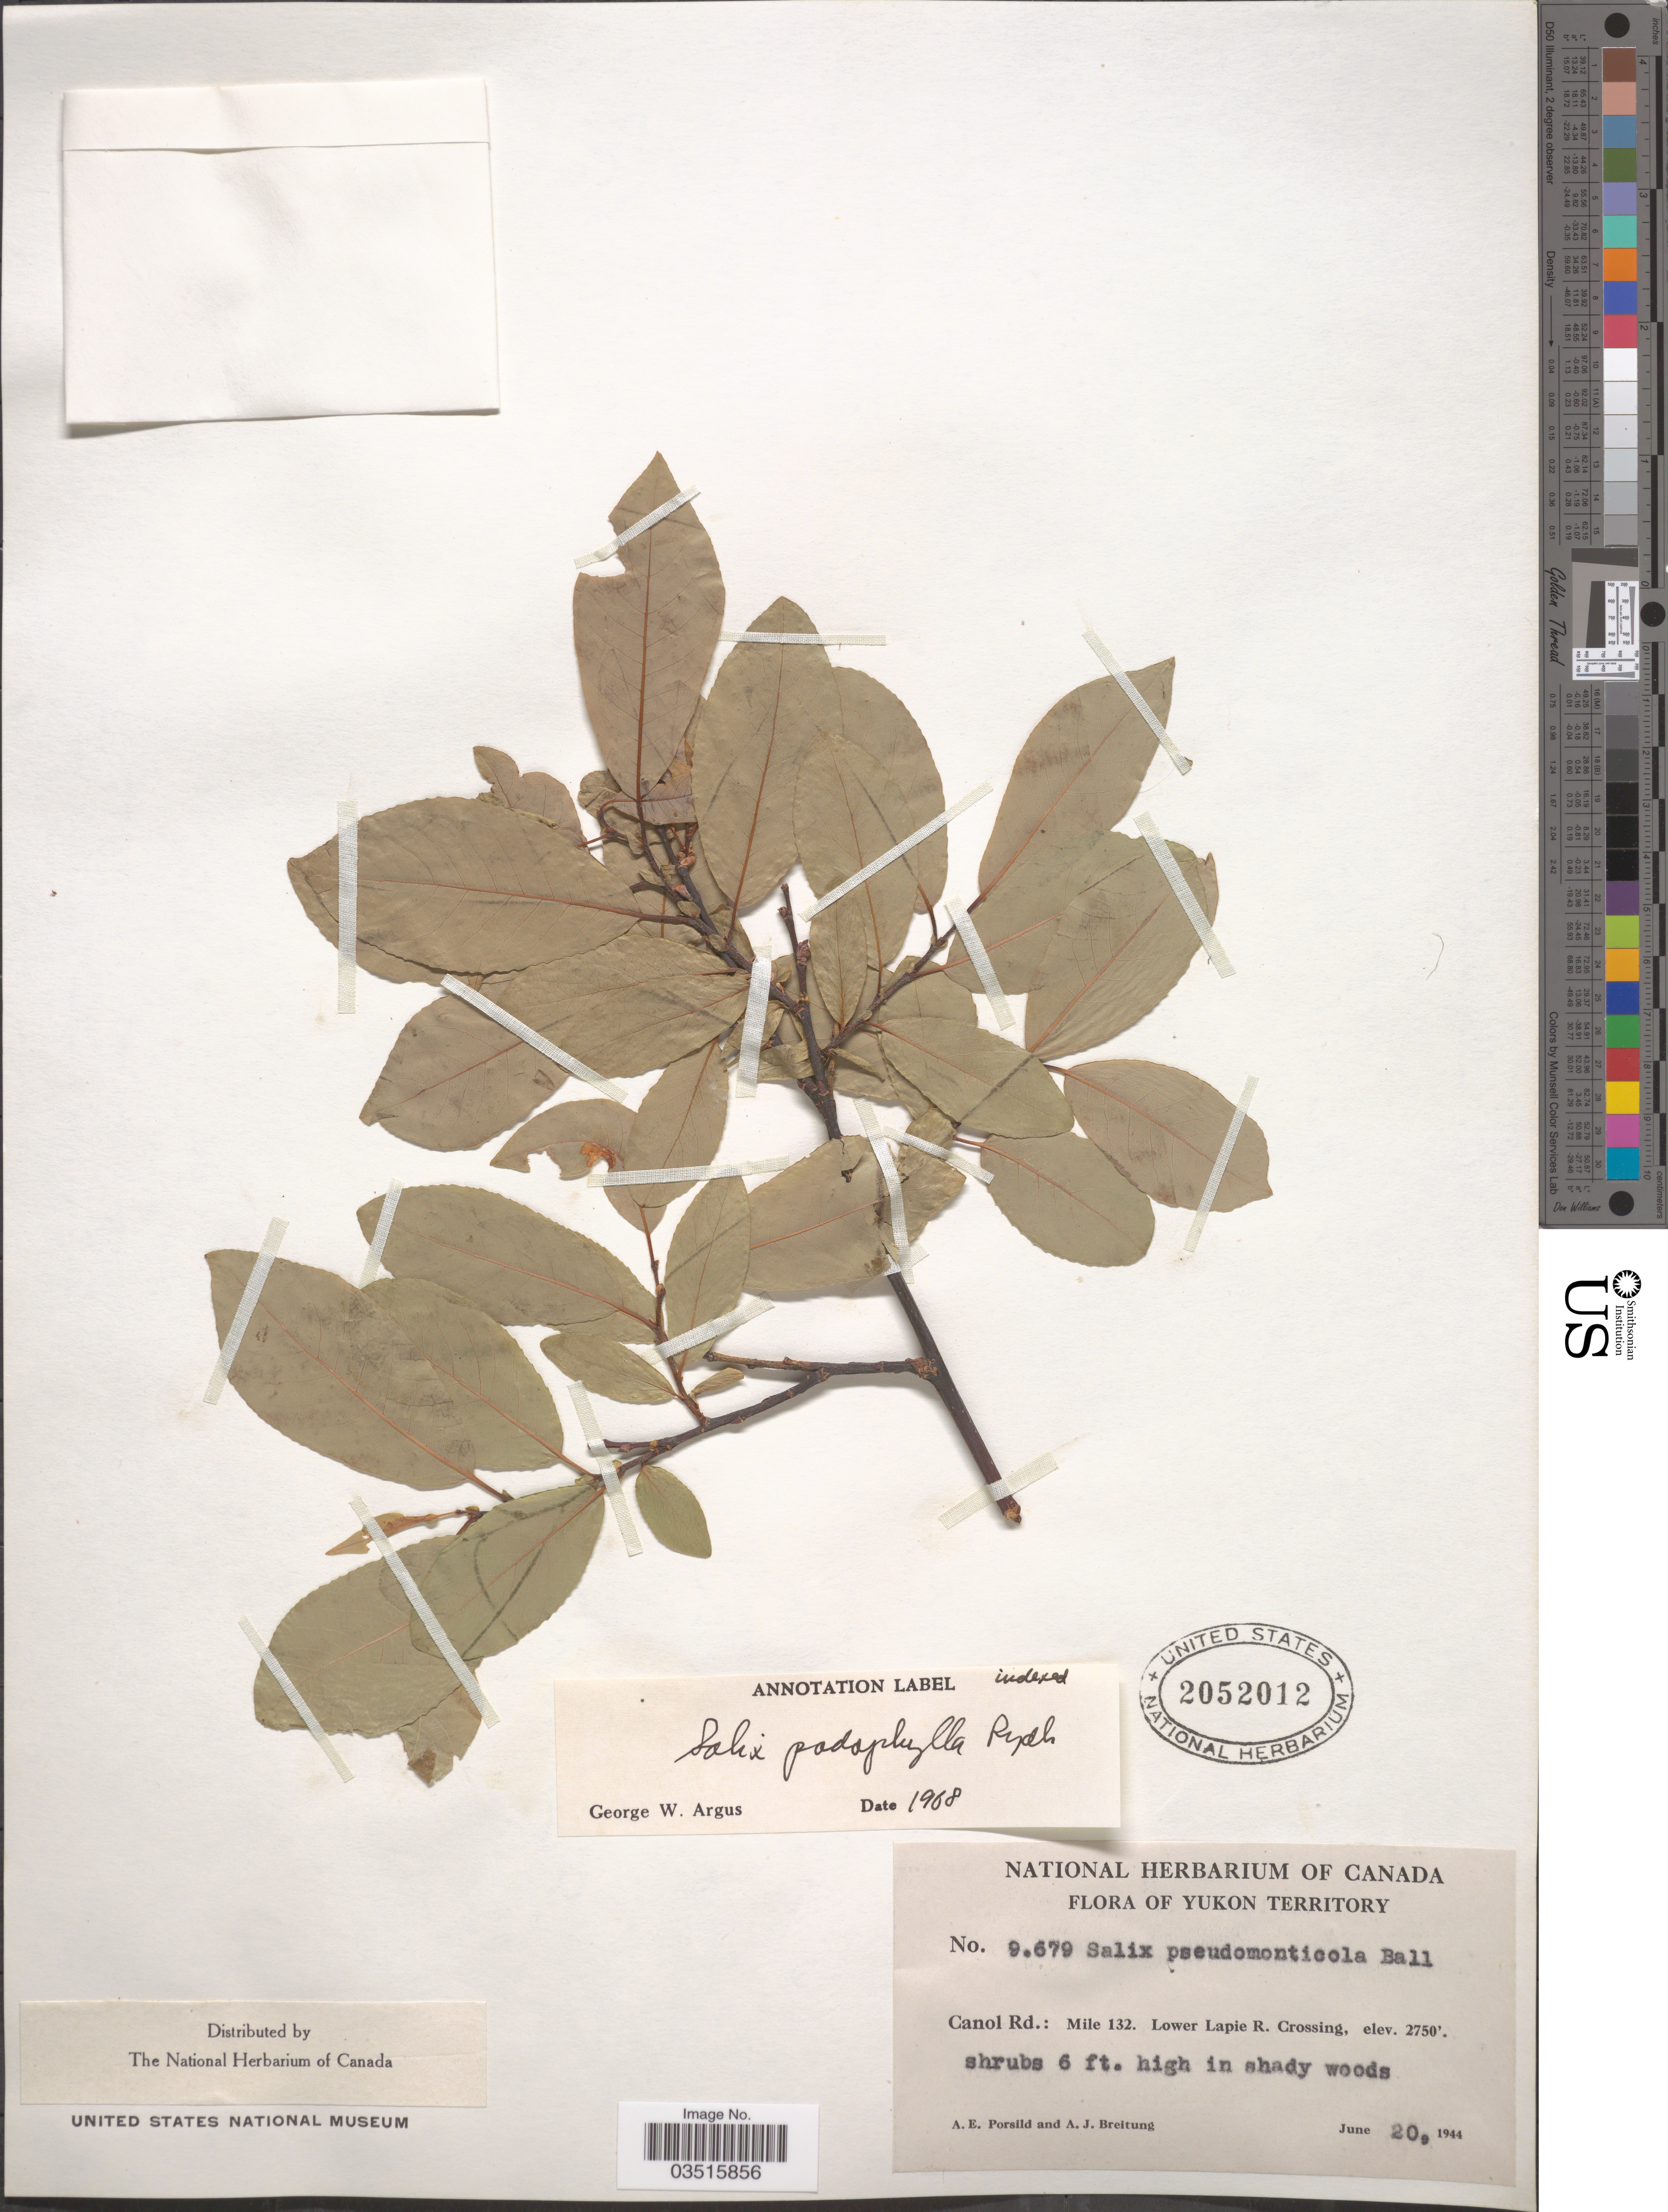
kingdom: Plantae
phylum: Tracheophyta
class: Magnoliopsida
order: Malpighiales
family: Salicaceae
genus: Salix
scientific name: Salix monticola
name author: Bebb.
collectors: A. E. Porsild & A. Breitung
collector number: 9679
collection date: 1944-06-20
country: Canada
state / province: Yukon Territory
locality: Canol Rd.: Mile 132. Lower Lapie R. Crossing.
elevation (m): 838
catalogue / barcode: US 2052012